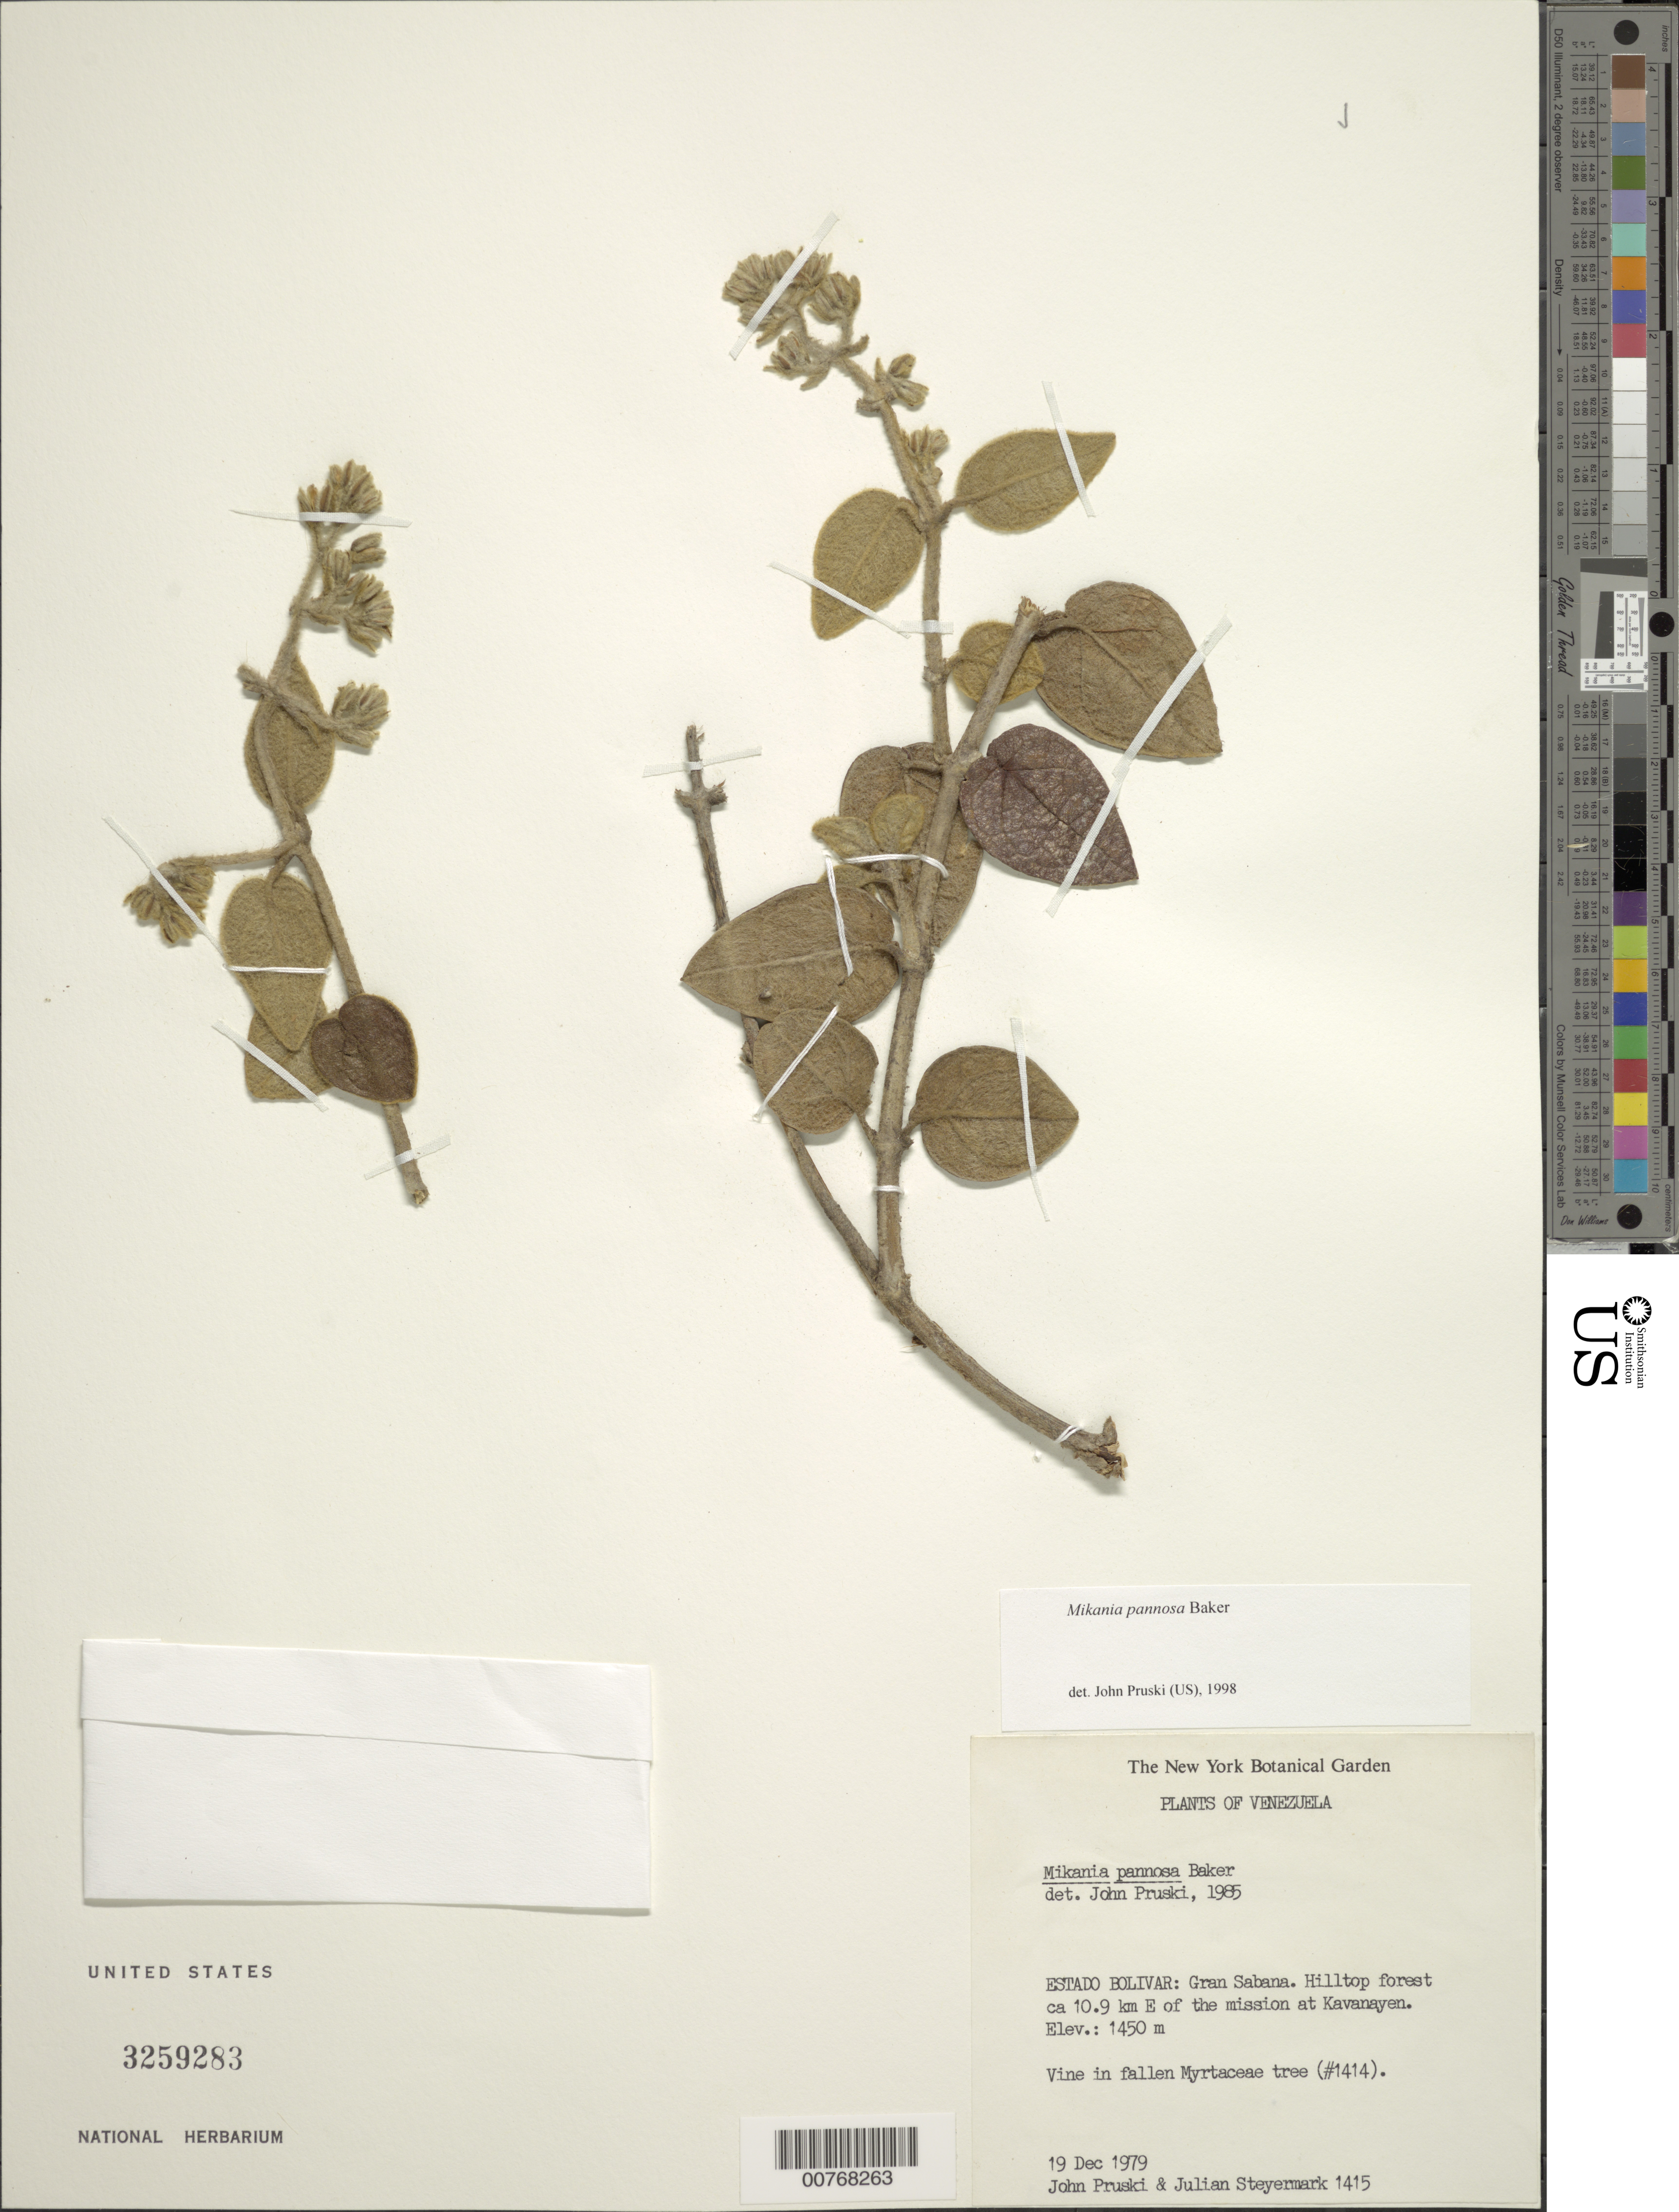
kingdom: Plantae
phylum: Tracheophyta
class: Magnoliopsida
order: Asterales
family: Asteraceae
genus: Mikania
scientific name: Mikania pannosa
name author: Baker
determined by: Pruski, J. F.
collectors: J. F. Pruski & J. Steyermark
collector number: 1415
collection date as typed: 19-Dec-79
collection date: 1979-12-19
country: Venezuela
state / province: Bolívar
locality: Gran Sabana, 10.9 km E of the mission at Kavanayen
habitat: Hilltop forest, fallen Myrtaceae tree(#1414).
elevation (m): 1450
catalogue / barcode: US 3259283